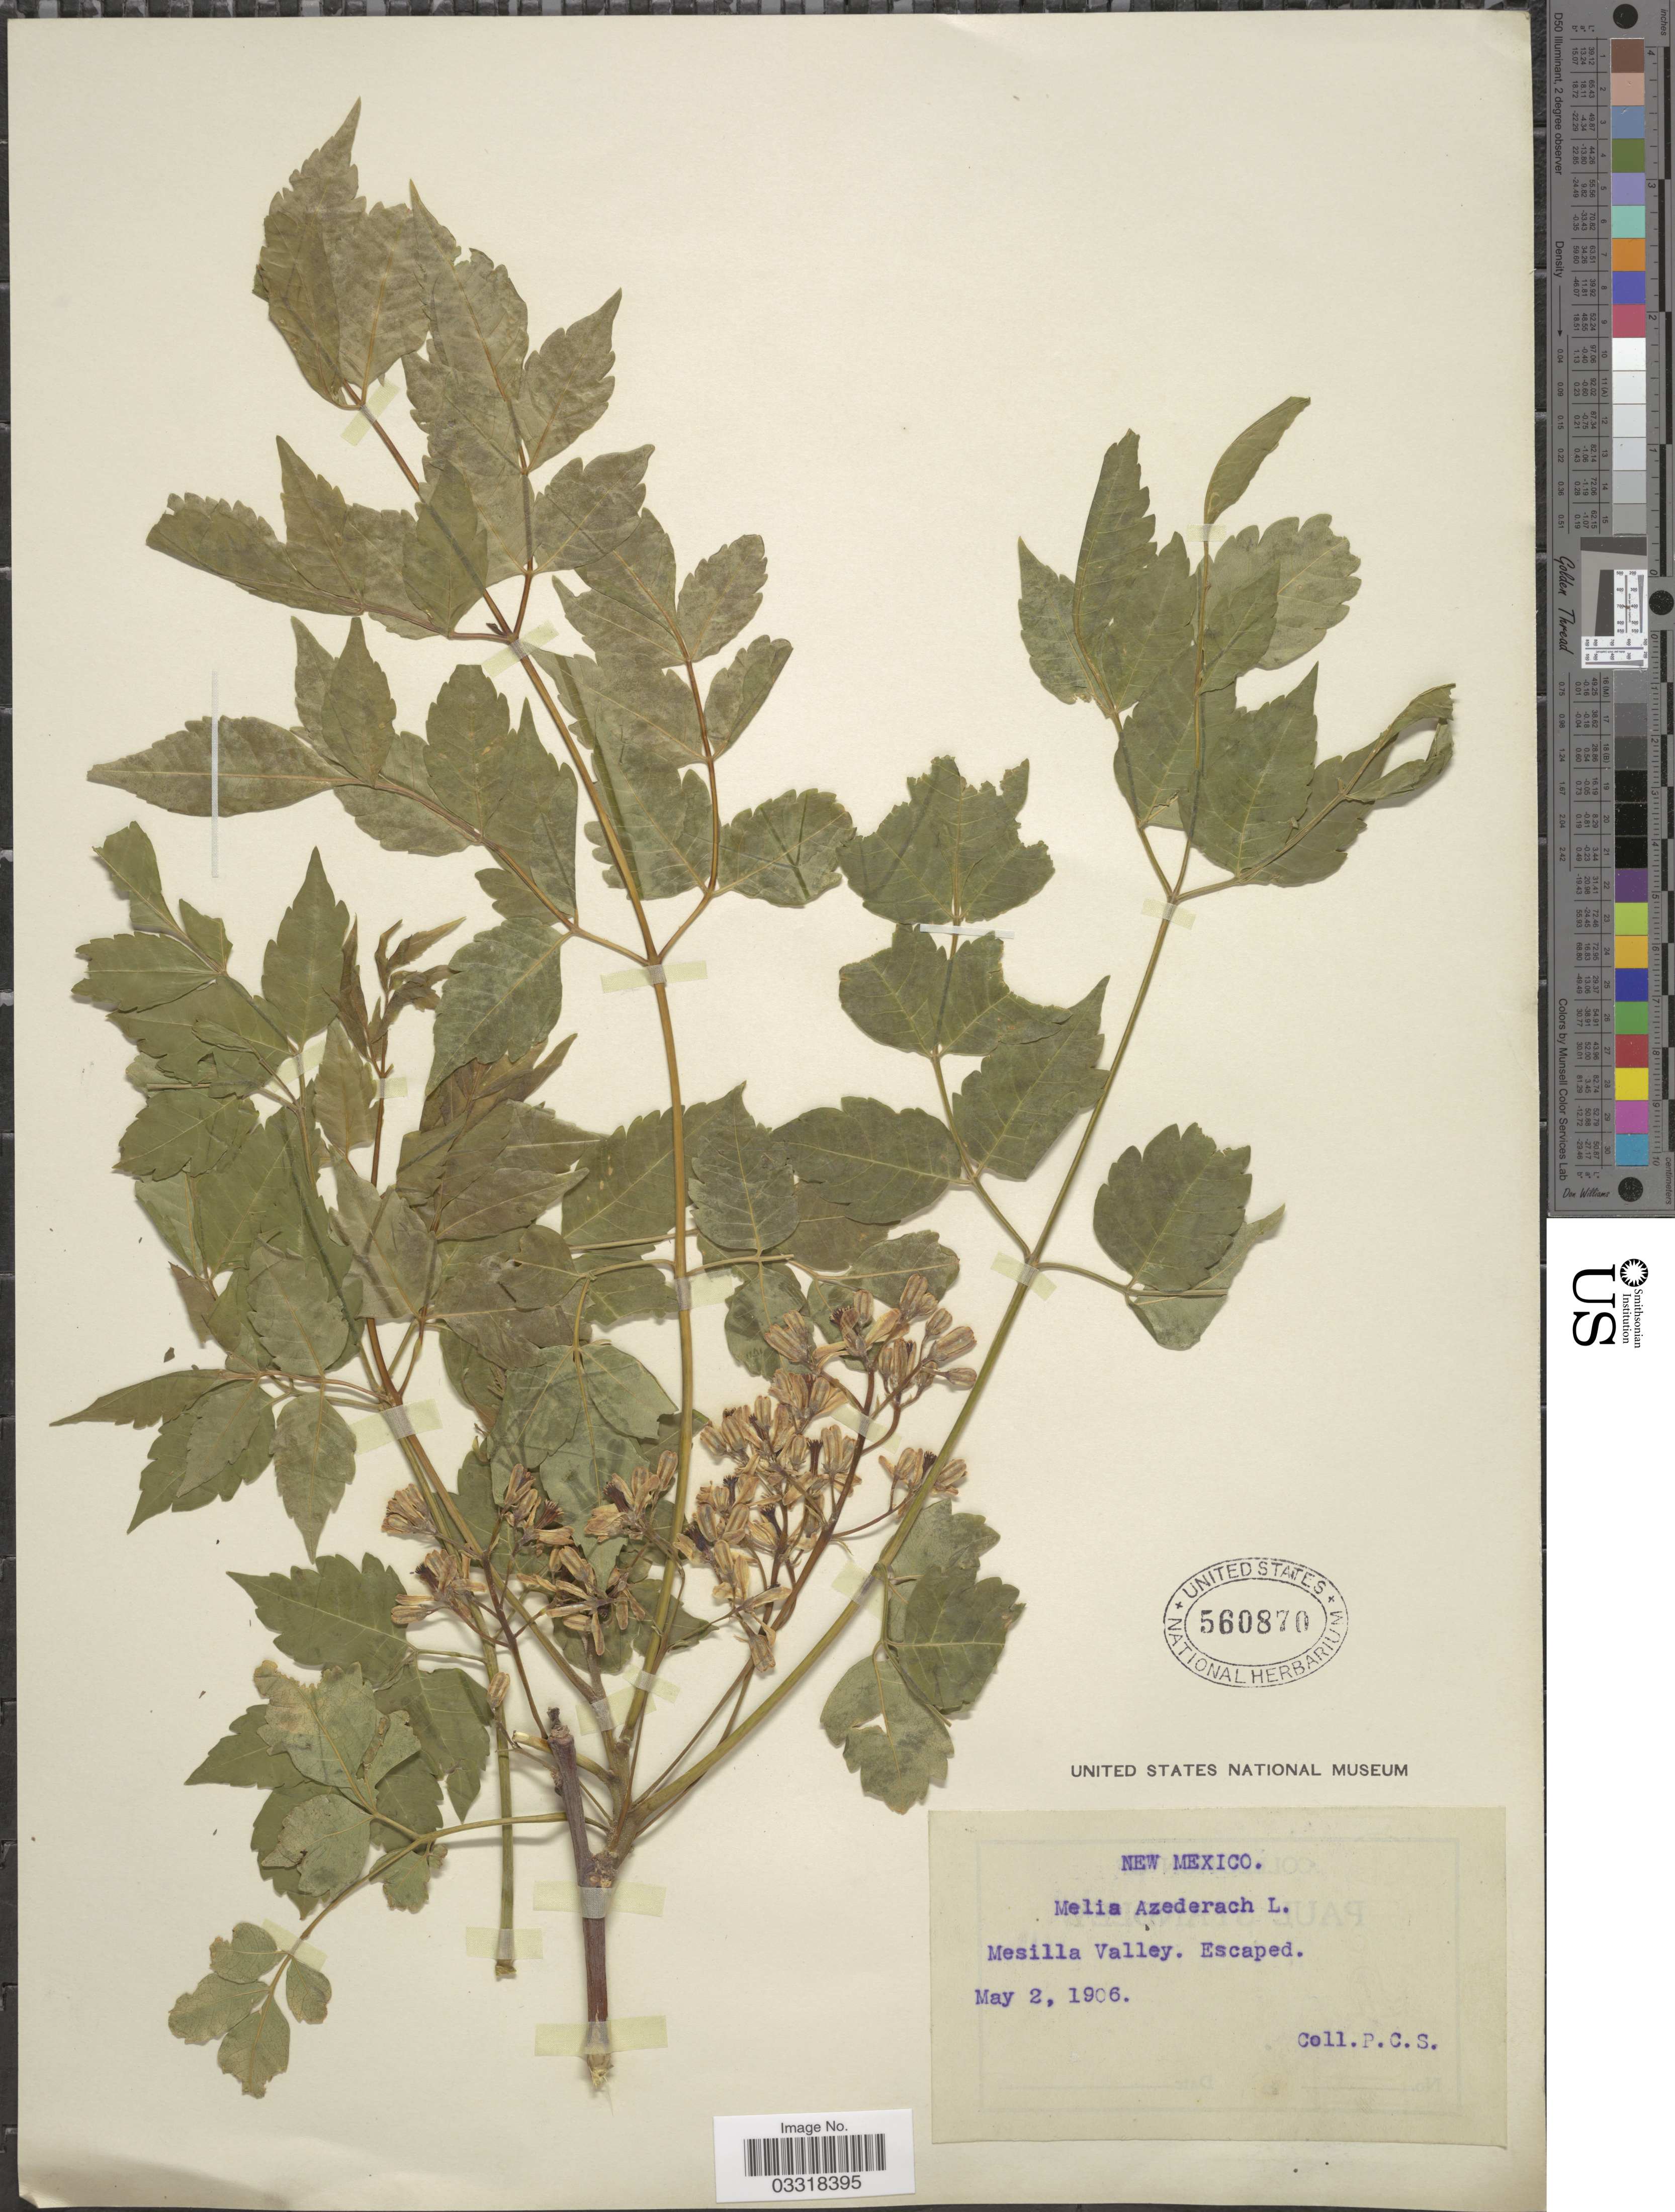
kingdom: Plantae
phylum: Tracheophyta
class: Magnoliopsida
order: Sapindales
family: Meliaceae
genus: Melia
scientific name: Melia azedarach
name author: L.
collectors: P. C. S.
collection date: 1906-05-02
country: United States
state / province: New Mexico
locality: Mesilla Valley.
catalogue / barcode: US 560870